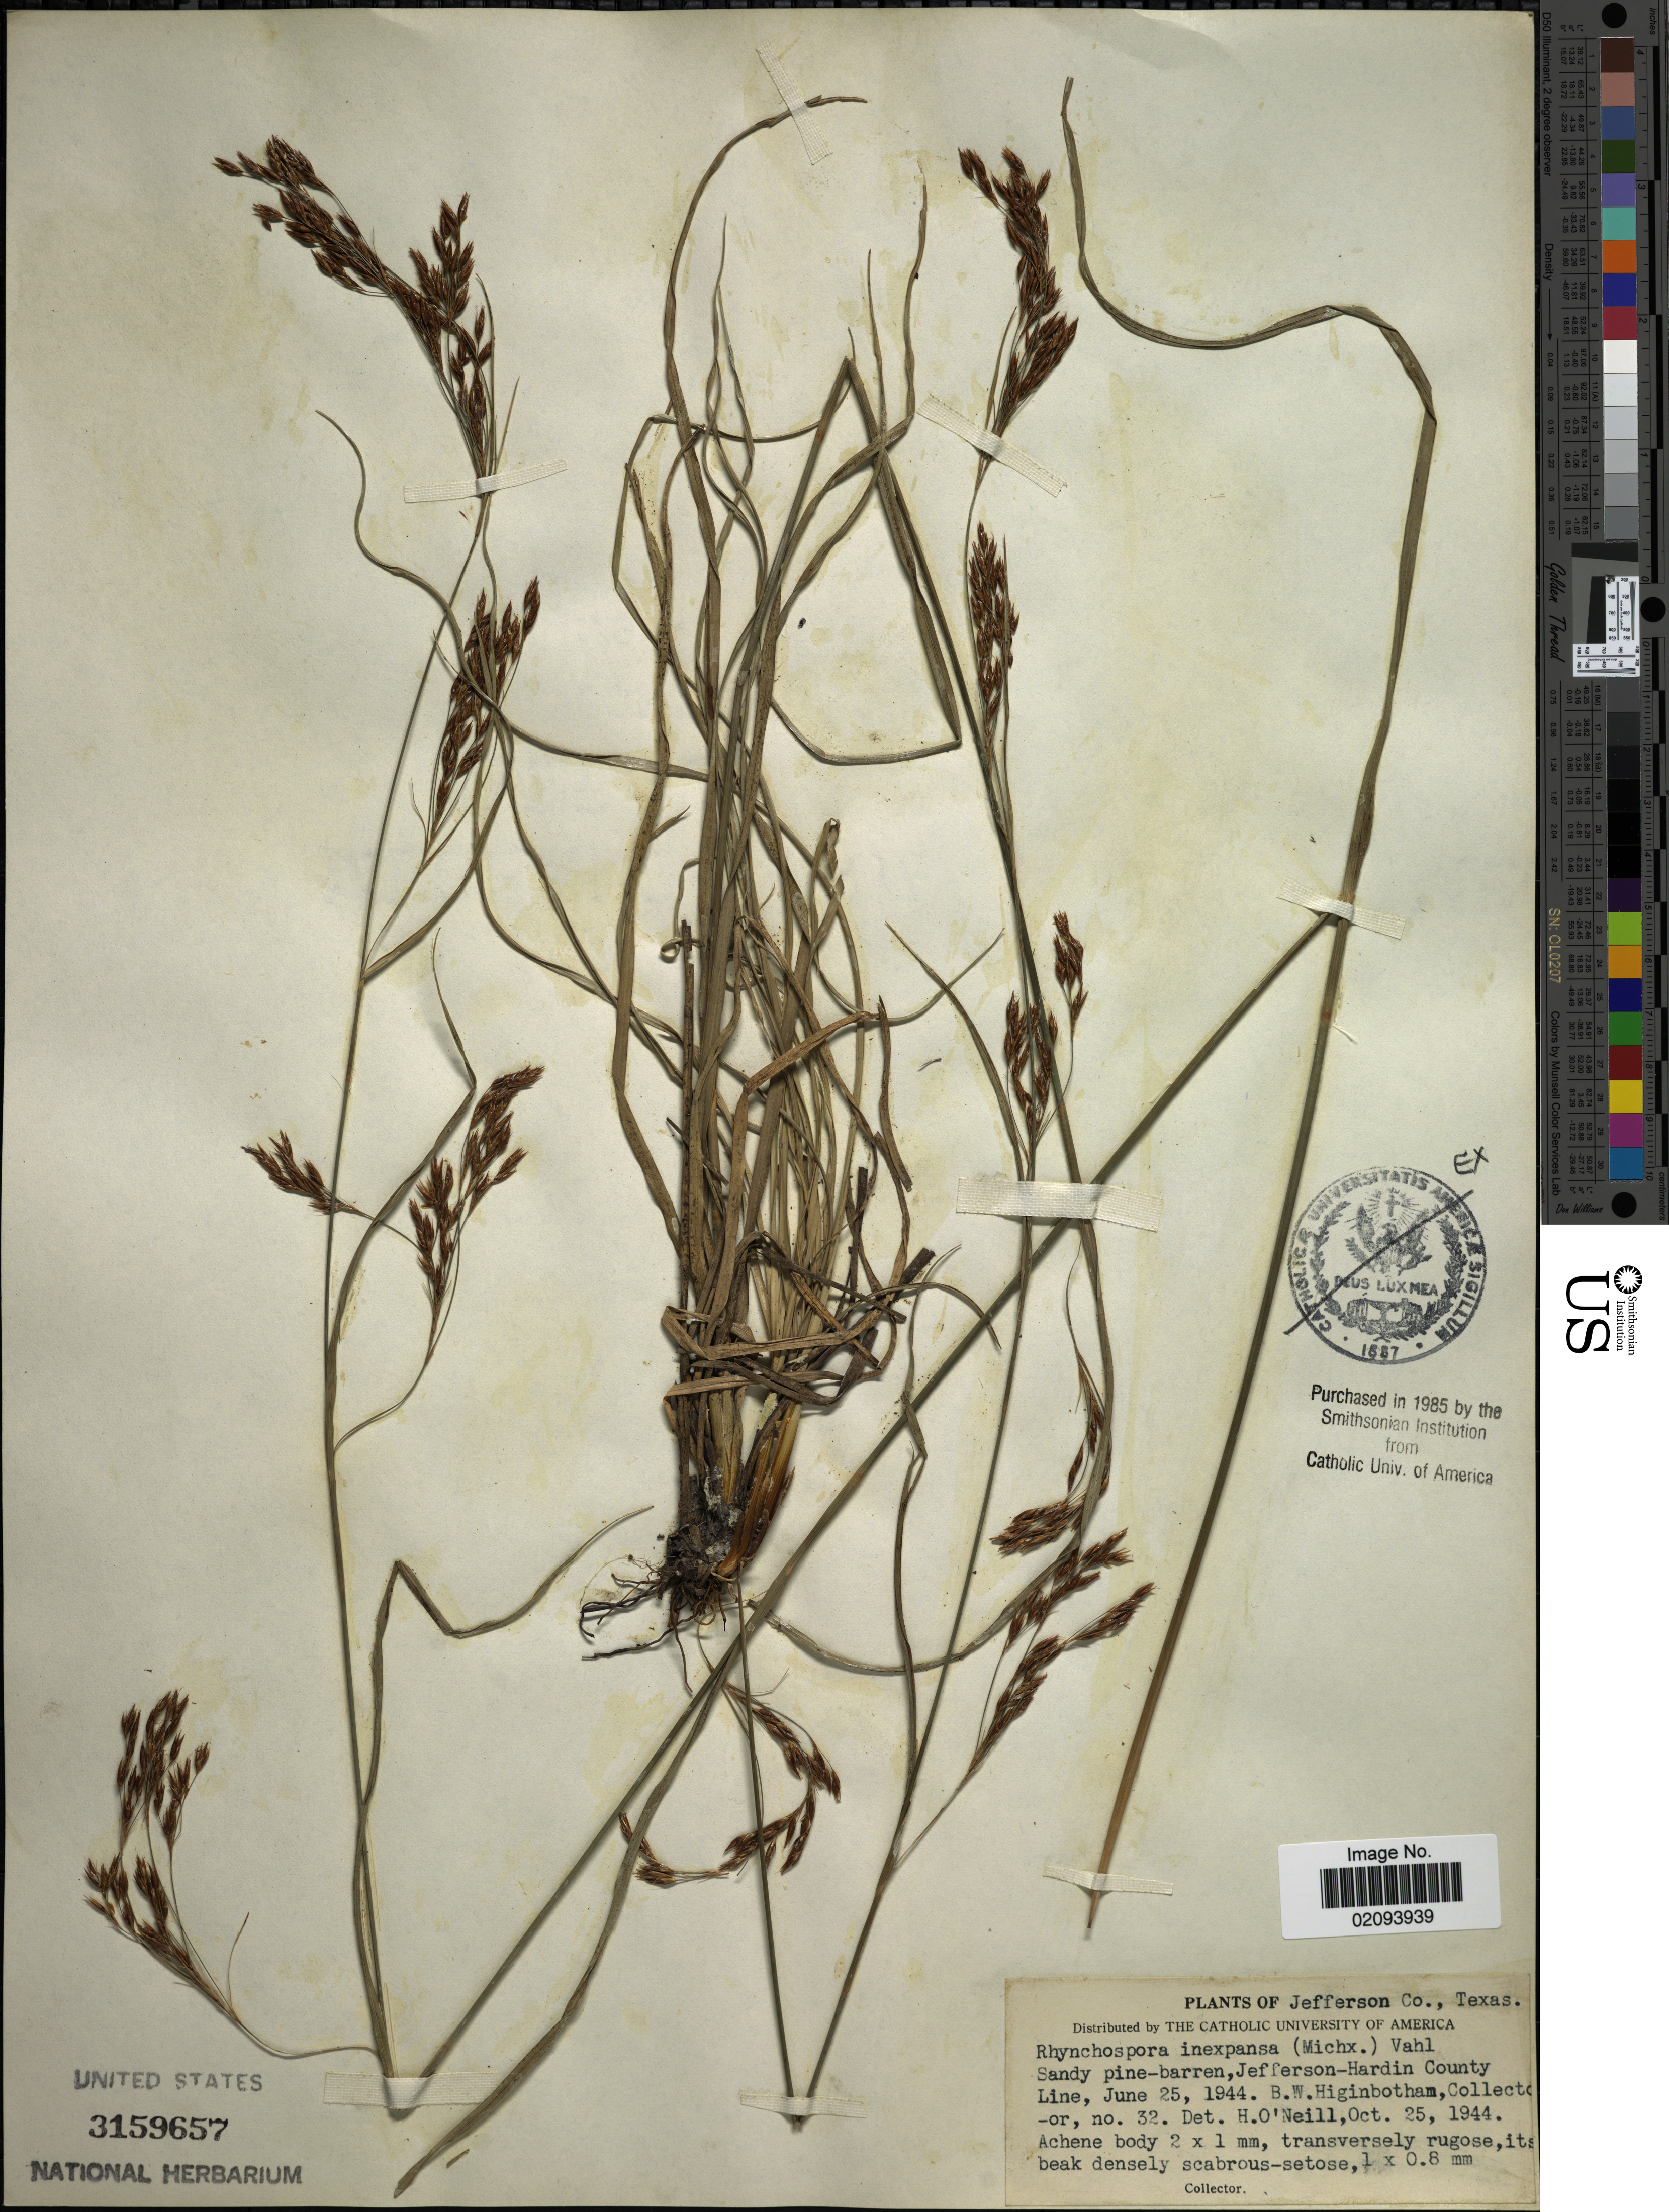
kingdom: Plantae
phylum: Tracheophyta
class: Liliopsida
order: Poales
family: Cyperaceae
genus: Rhynchospora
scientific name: Rhynchospora inexpansa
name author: (Michx.) Vahl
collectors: N. Higinbotham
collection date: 1944-06-25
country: United States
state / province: Texas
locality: Jefferson Co.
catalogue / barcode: US 3159657